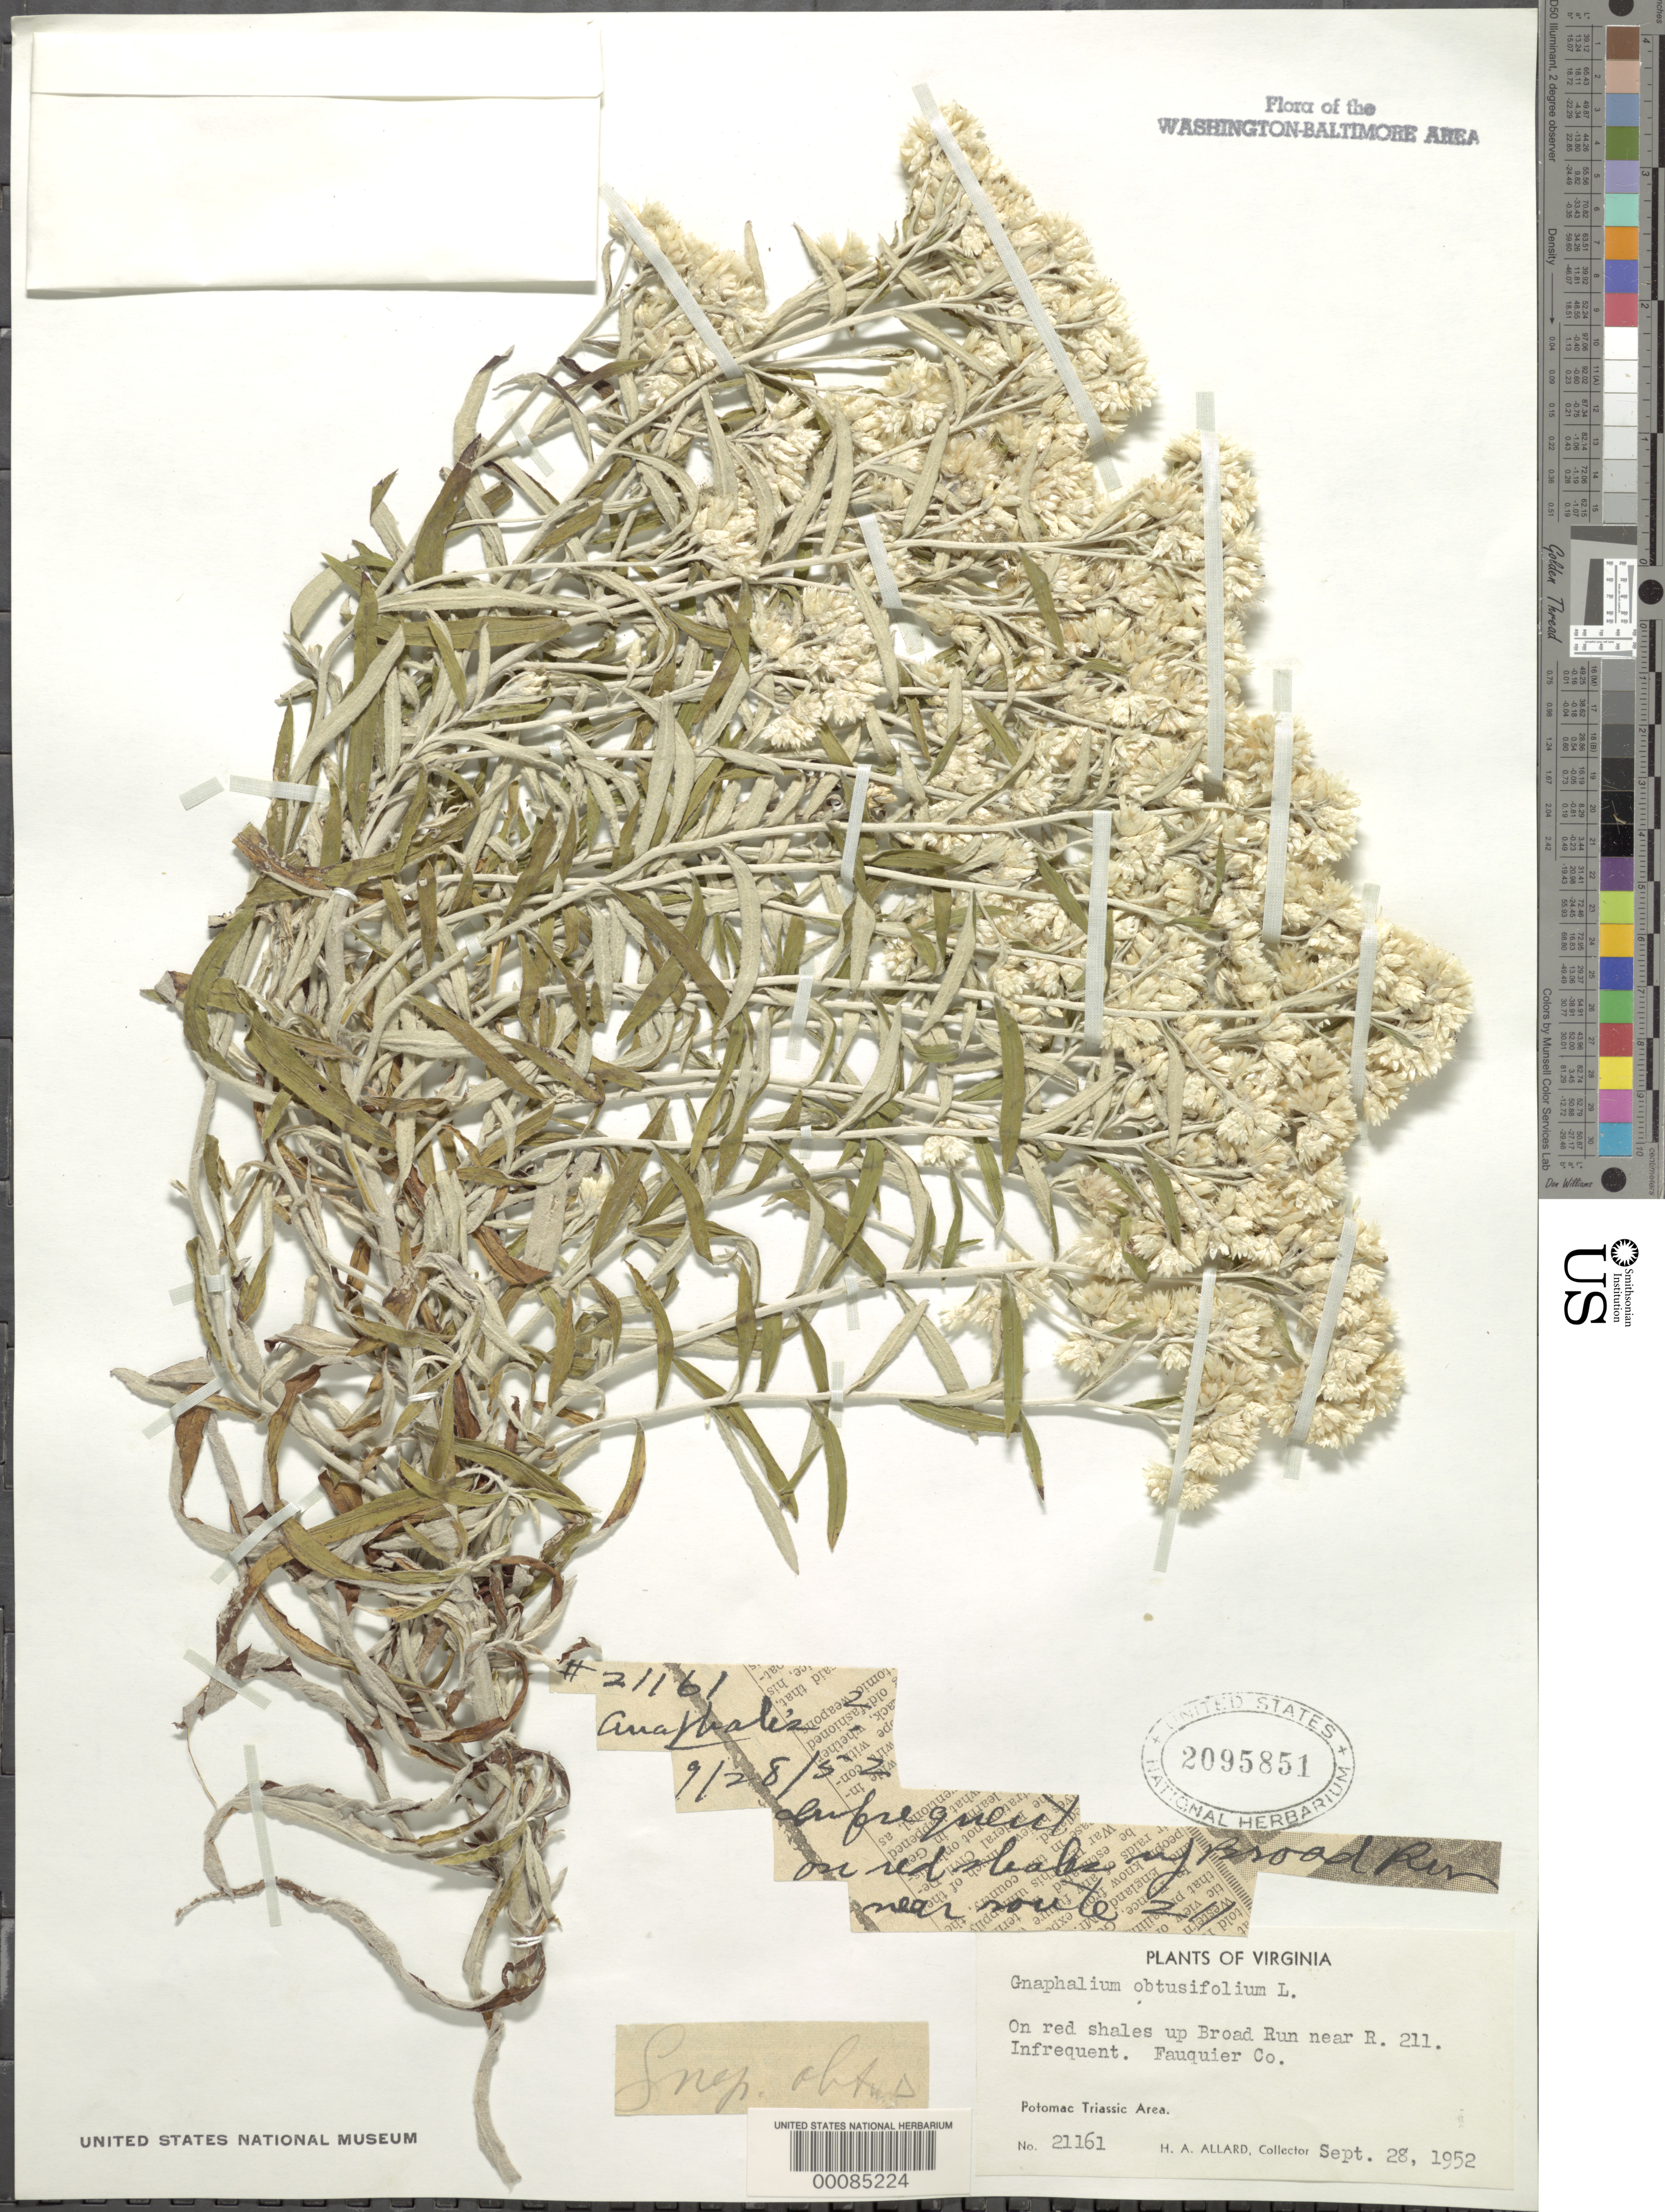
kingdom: Plantae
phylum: Tracheophyta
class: Magnoliopsida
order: Asterales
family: Asteraceae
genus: Pseudognaphalium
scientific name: Pseudognaphalium obtusifolium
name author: (L.) Hilliard & B.L. Burtt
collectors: H. A. Allard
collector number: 21161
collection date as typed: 28 Sep 1952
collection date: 1952-09-28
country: United States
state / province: Virginia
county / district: Fauquier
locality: Broad Run near Rt. 211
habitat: Red shales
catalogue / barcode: US 2095851